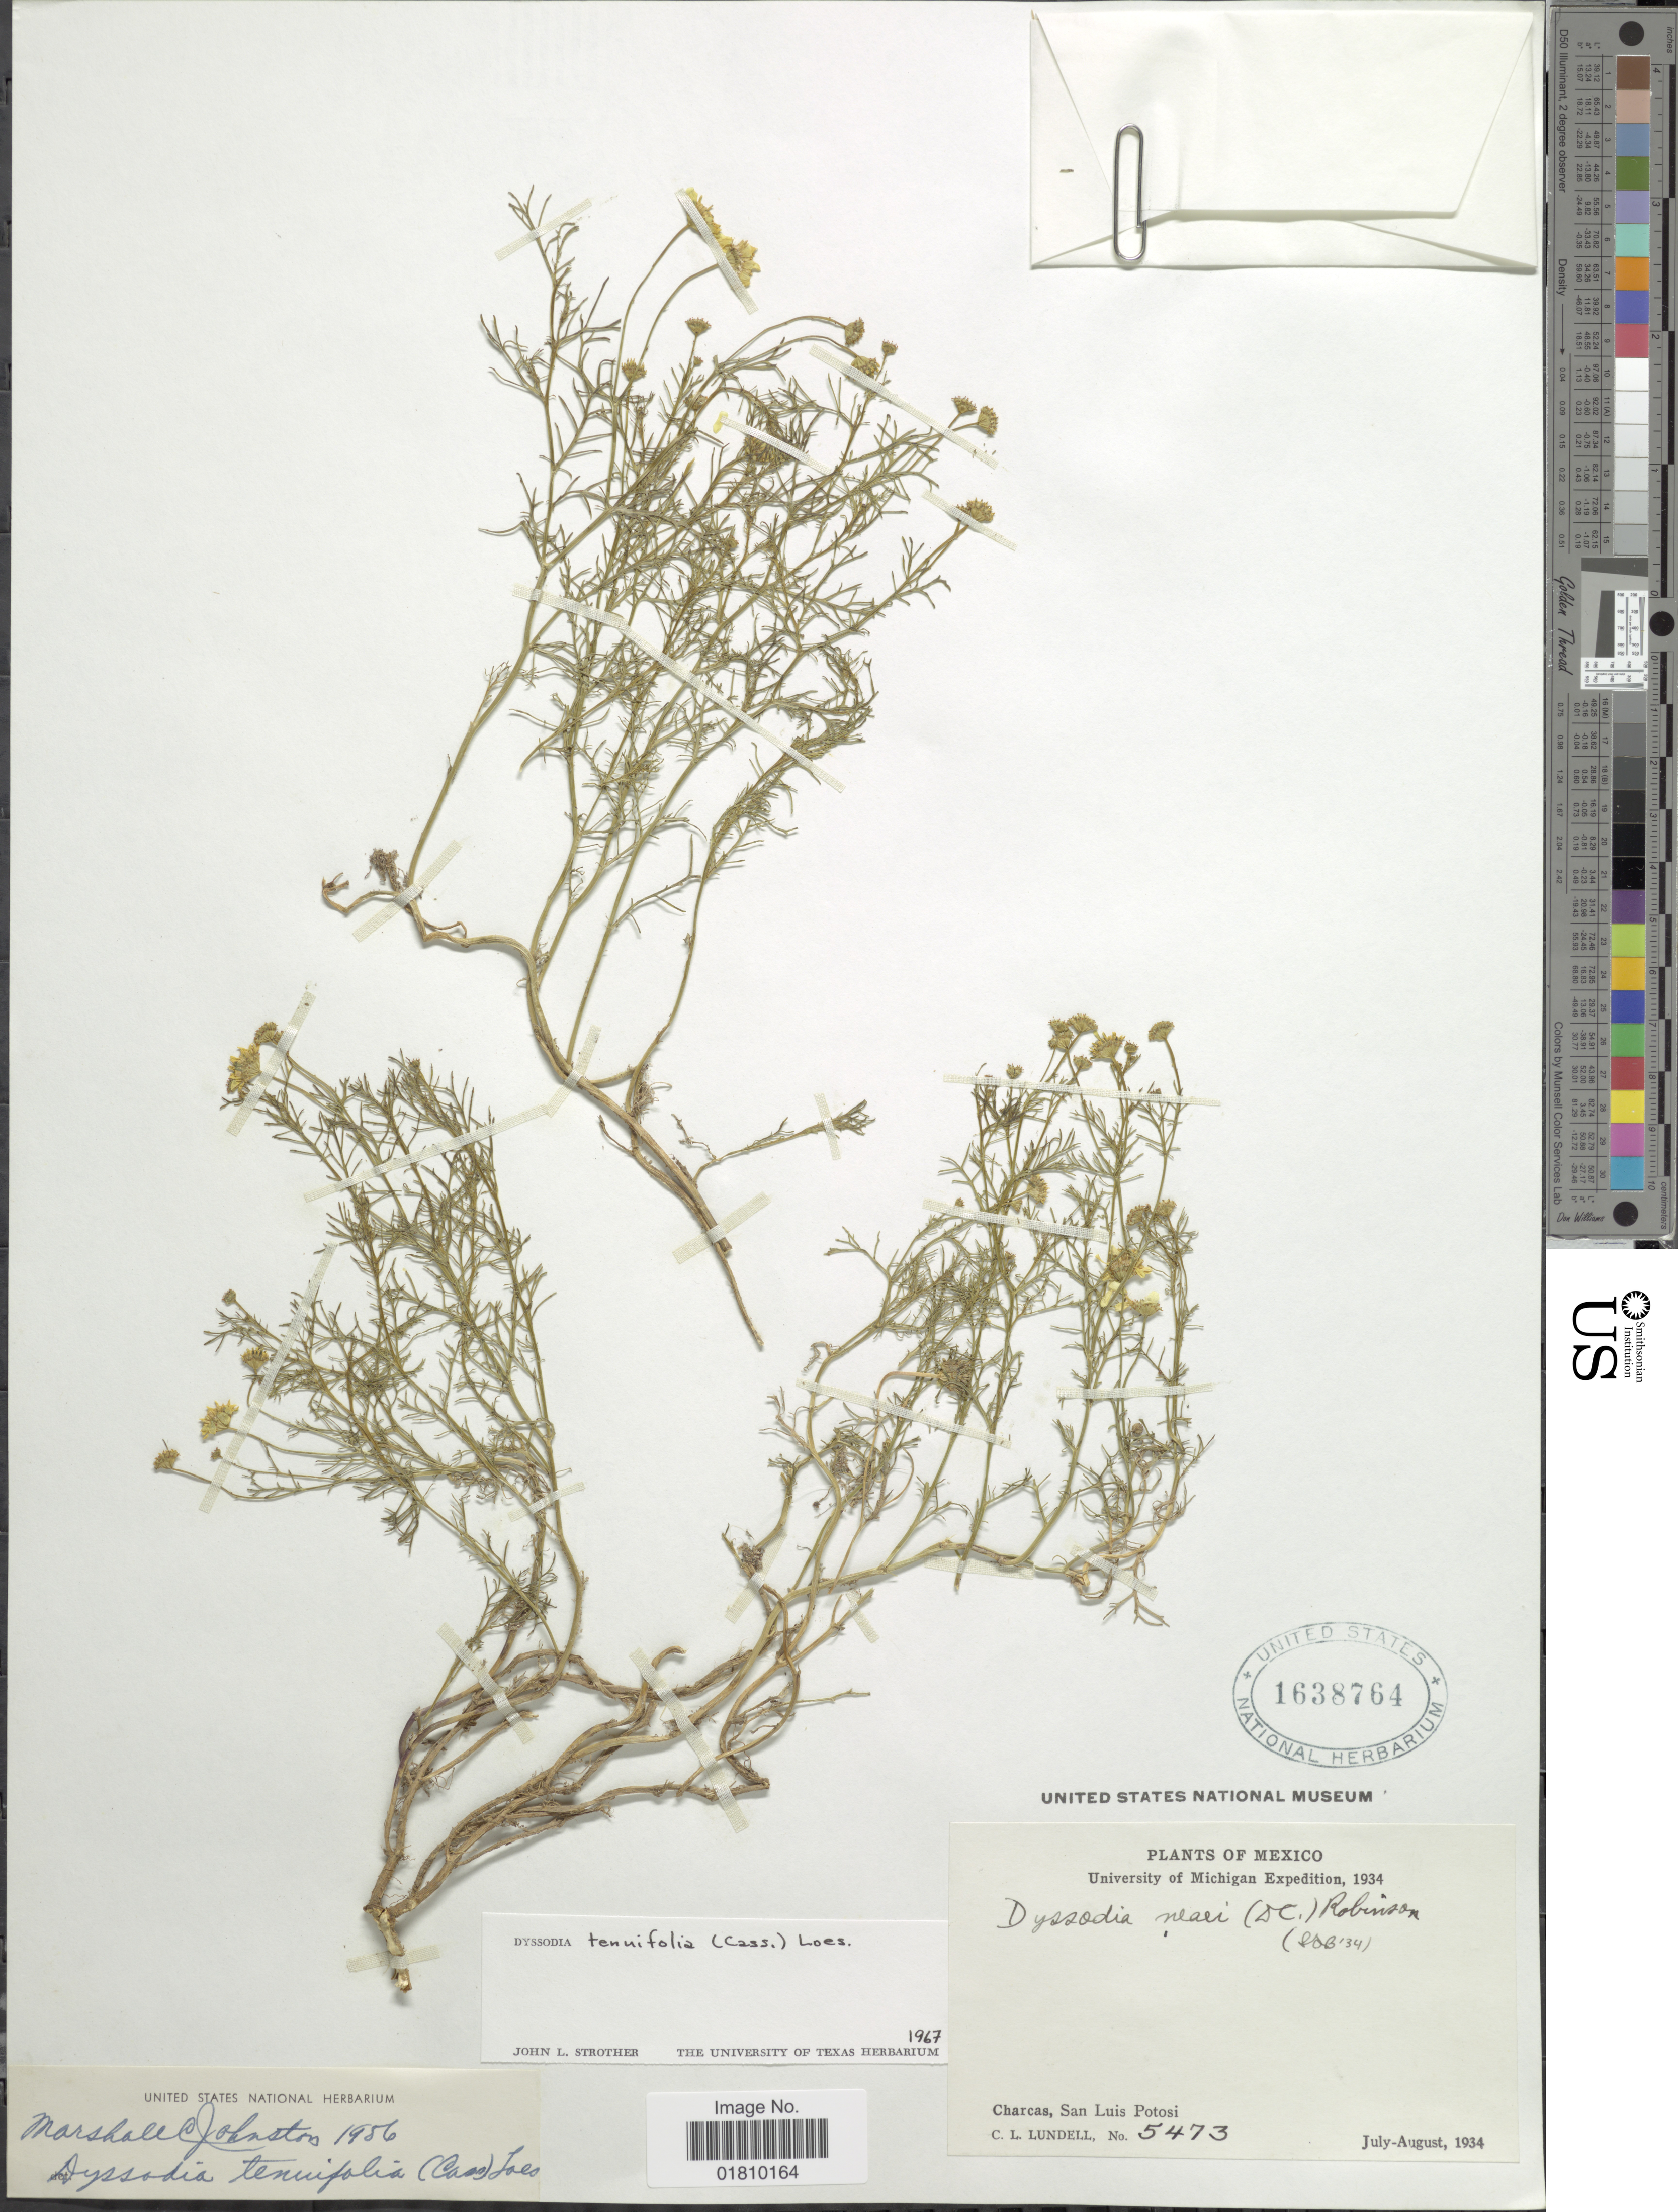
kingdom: Plantae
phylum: Tracheophyta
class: Magnoliopsida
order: Asterales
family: Asteraceae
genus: Thymophylla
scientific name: Thymophylla tenuifolia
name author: (Cass.) Rydb.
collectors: C. L. Lundell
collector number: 5473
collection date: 1934-07/1934-08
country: Mexico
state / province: San Luis Potosí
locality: Charcas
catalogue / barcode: US 1638764